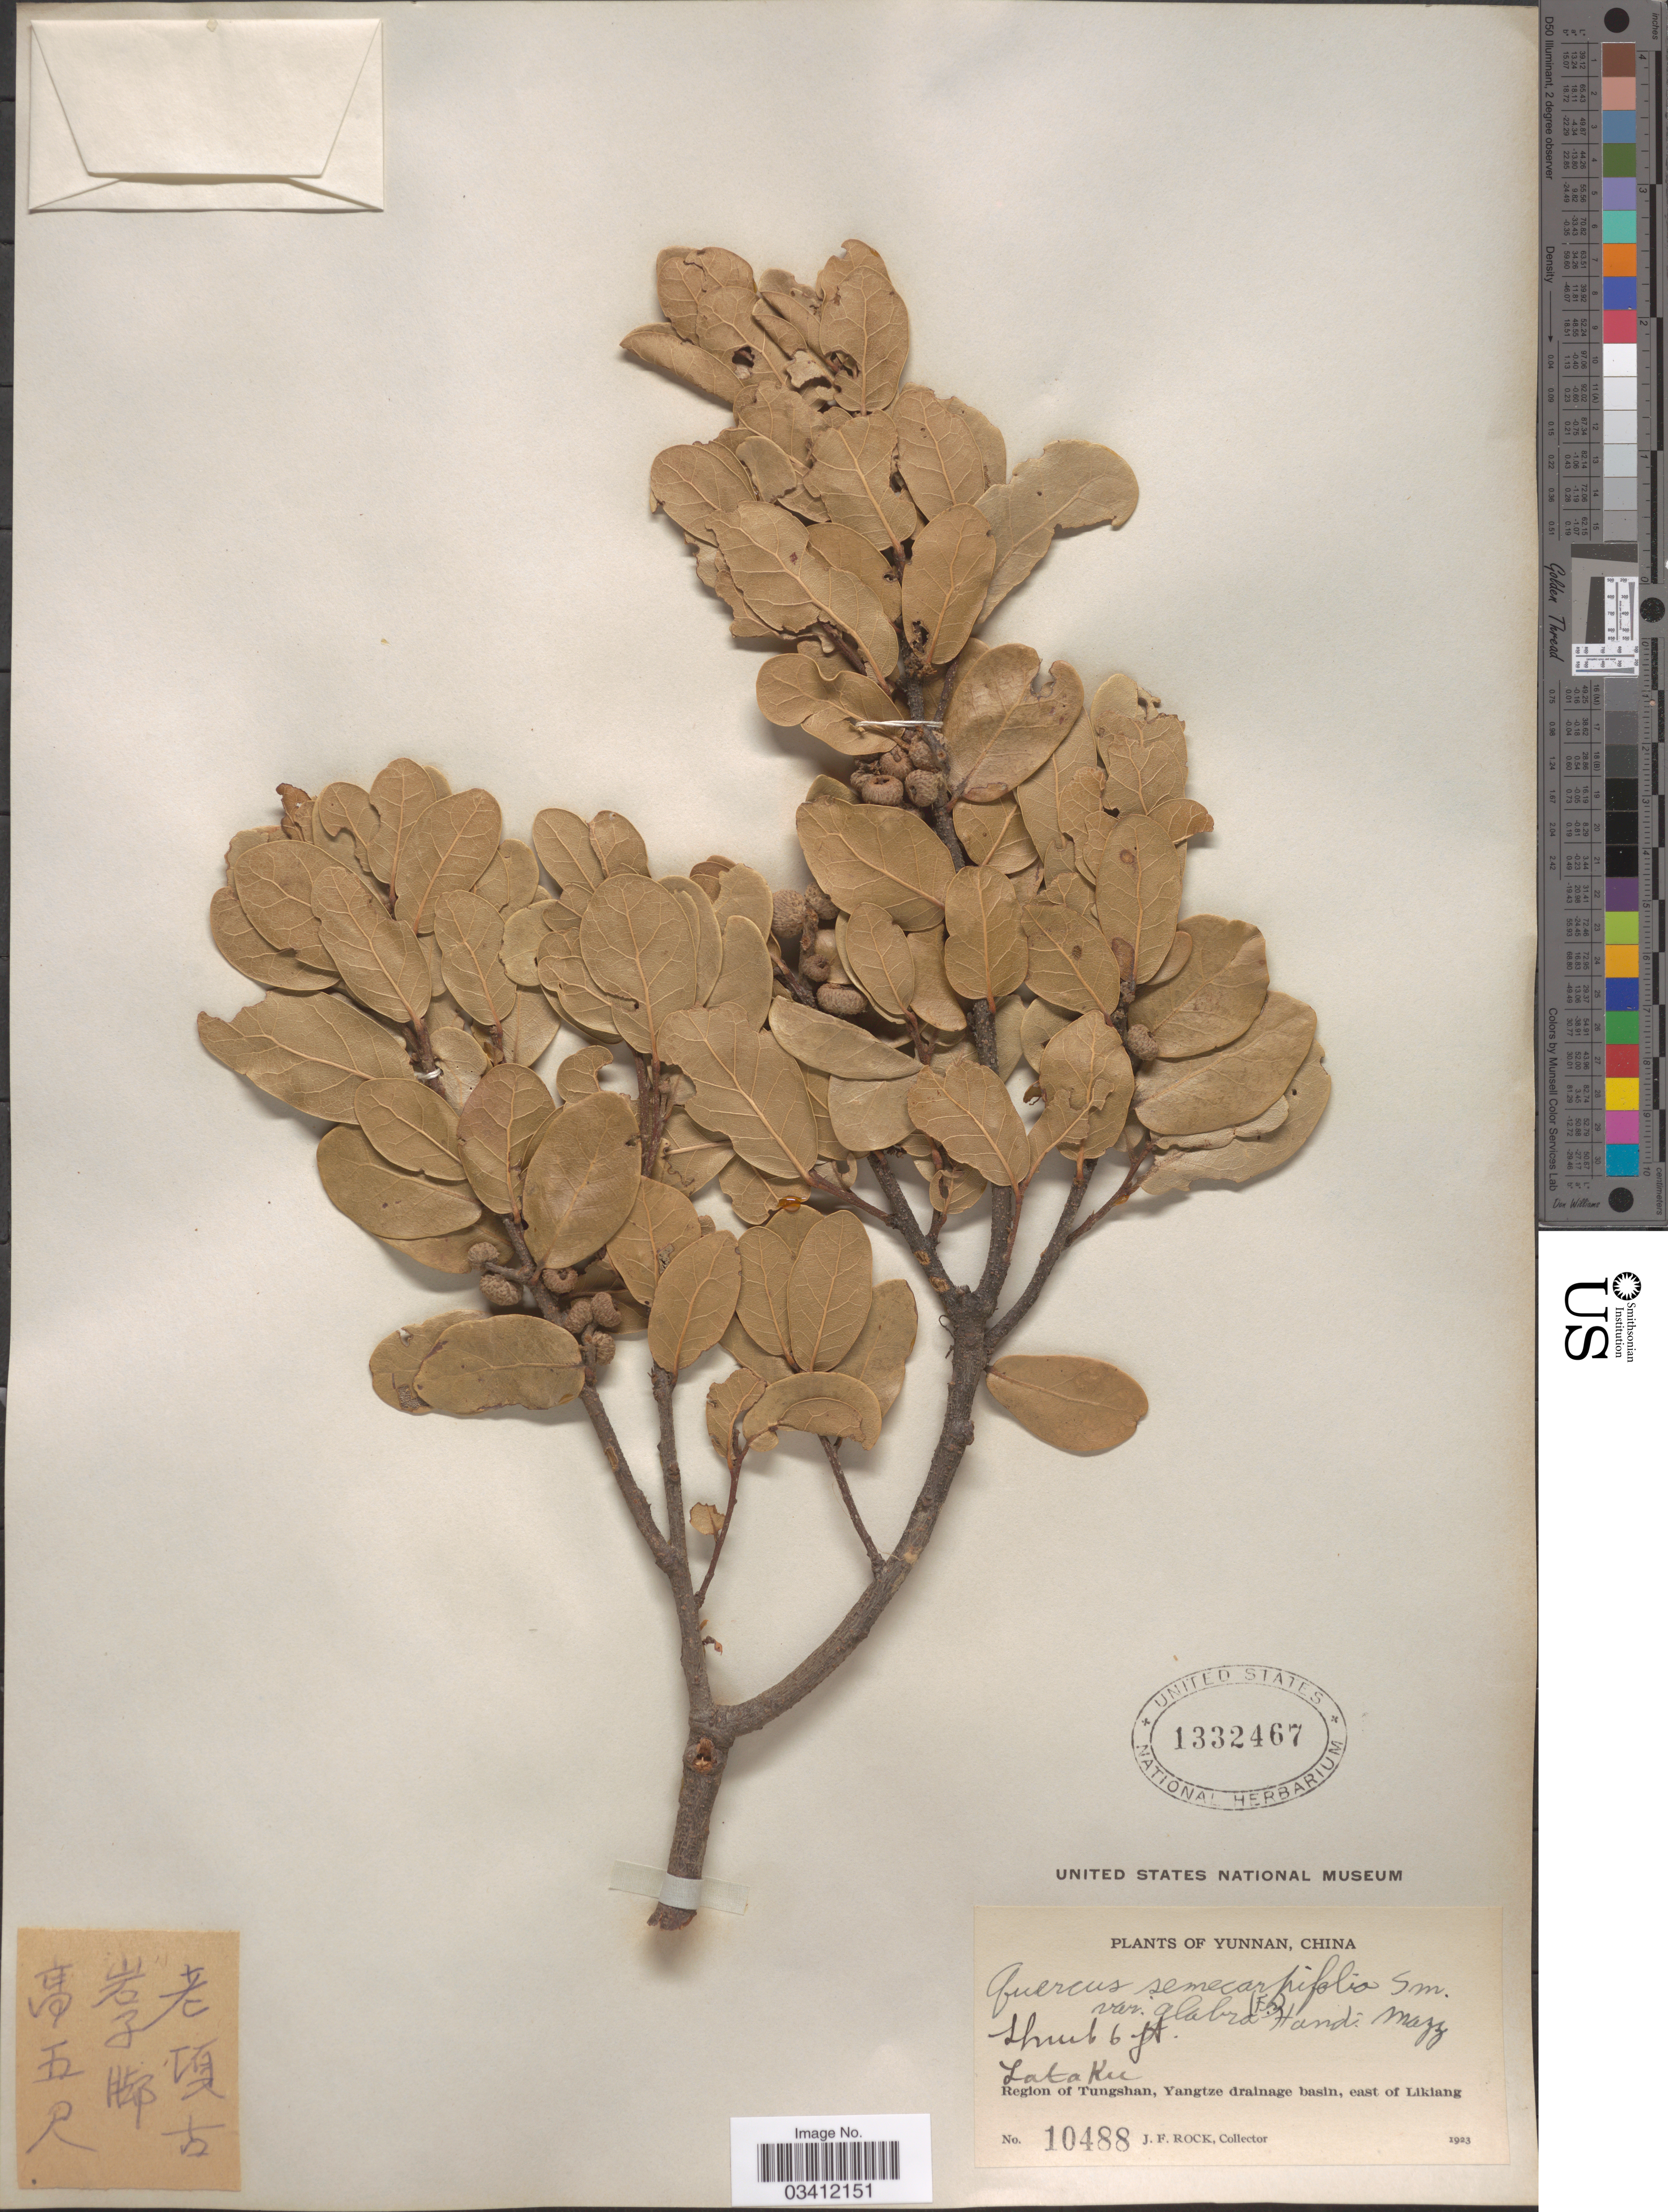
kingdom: Plantae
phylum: Tracheophyta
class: Magnoliopsida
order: Fagales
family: Fagaceae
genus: Quercus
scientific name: Quercus pseudosemecarpifolia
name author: A. Camus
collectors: J. Rock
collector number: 10488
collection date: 1923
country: China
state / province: Yunnan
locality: Lata Ku, Region of Tungshan, Yangtze drainage basin, east of Likiang.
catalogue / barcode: US 1332467